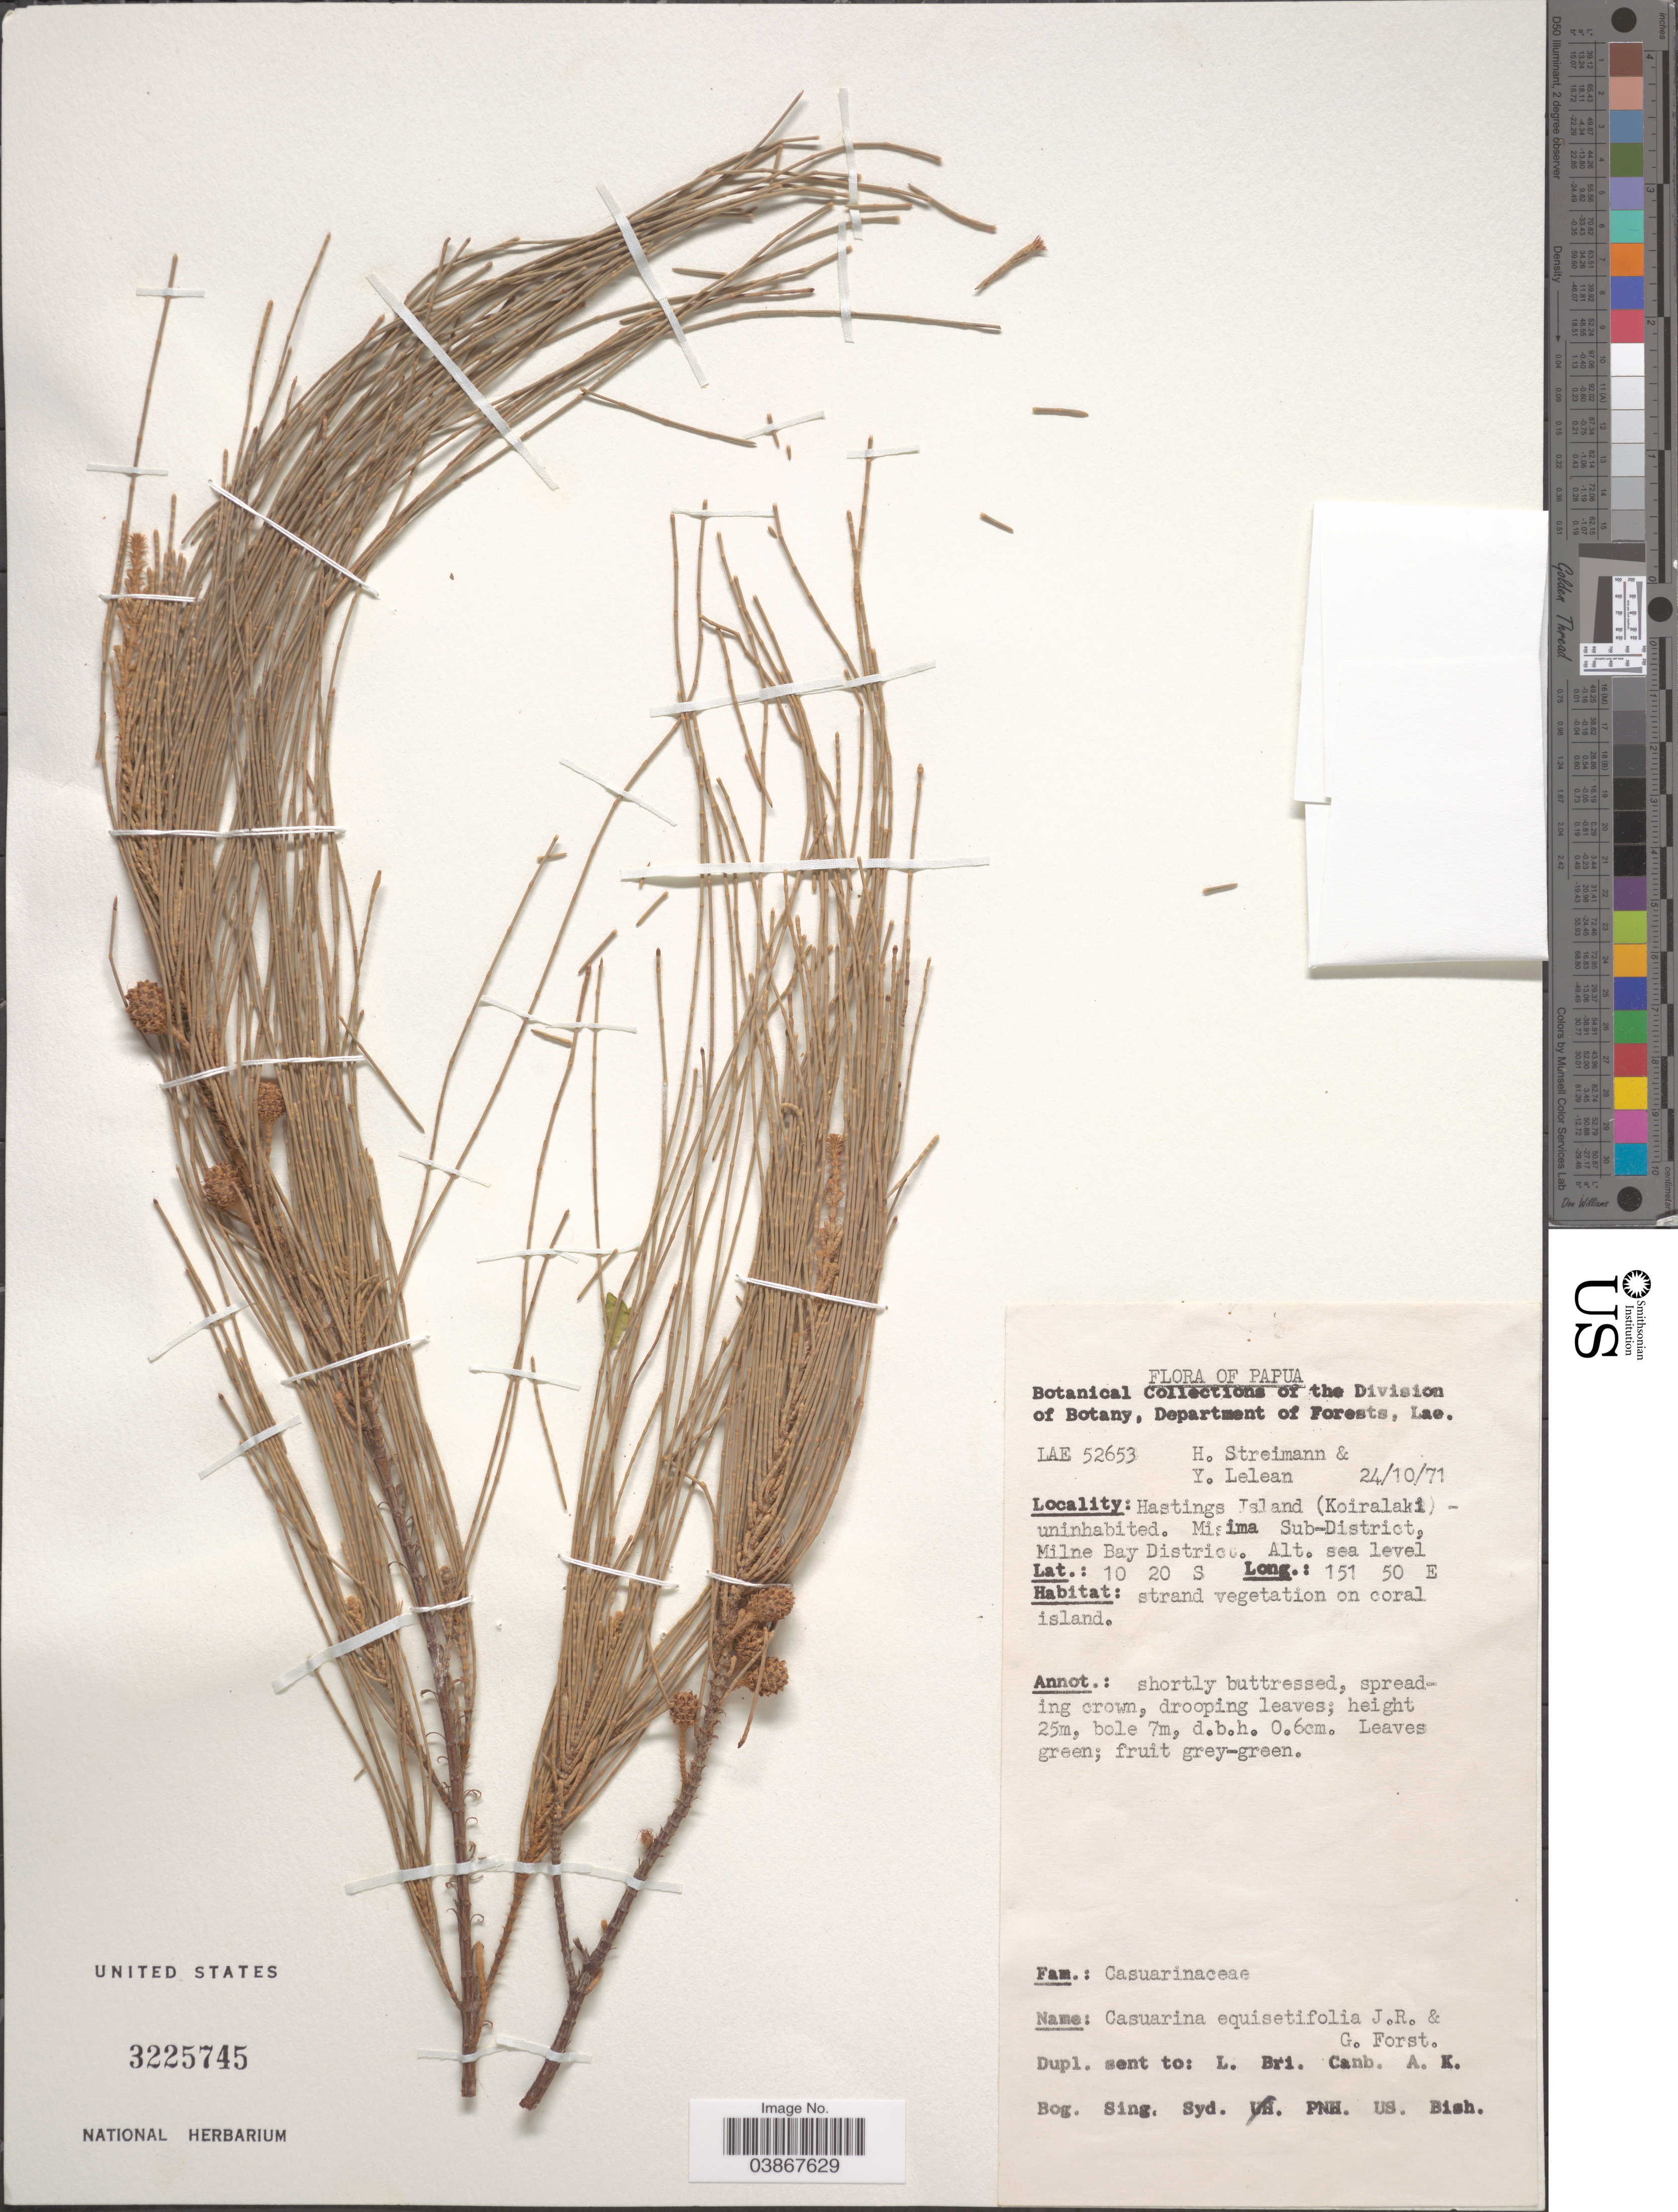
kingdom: Plantae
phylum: Tracheophyta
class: Magnoliopsida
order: Fagales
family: Casuarinaceae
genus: Casuarina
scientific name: Casuarina equisetifolia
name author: L.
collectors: H. Streimann & Y. Lelean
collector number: LAE 52653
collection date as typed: Transcribed d/m/y: 24/10/71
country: Papua New Guinea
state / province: Milne Bay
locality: Papua. Hastings Island (Koiralaki). Misima Sub-District, Milne Bay District.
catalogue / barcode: US 3225745